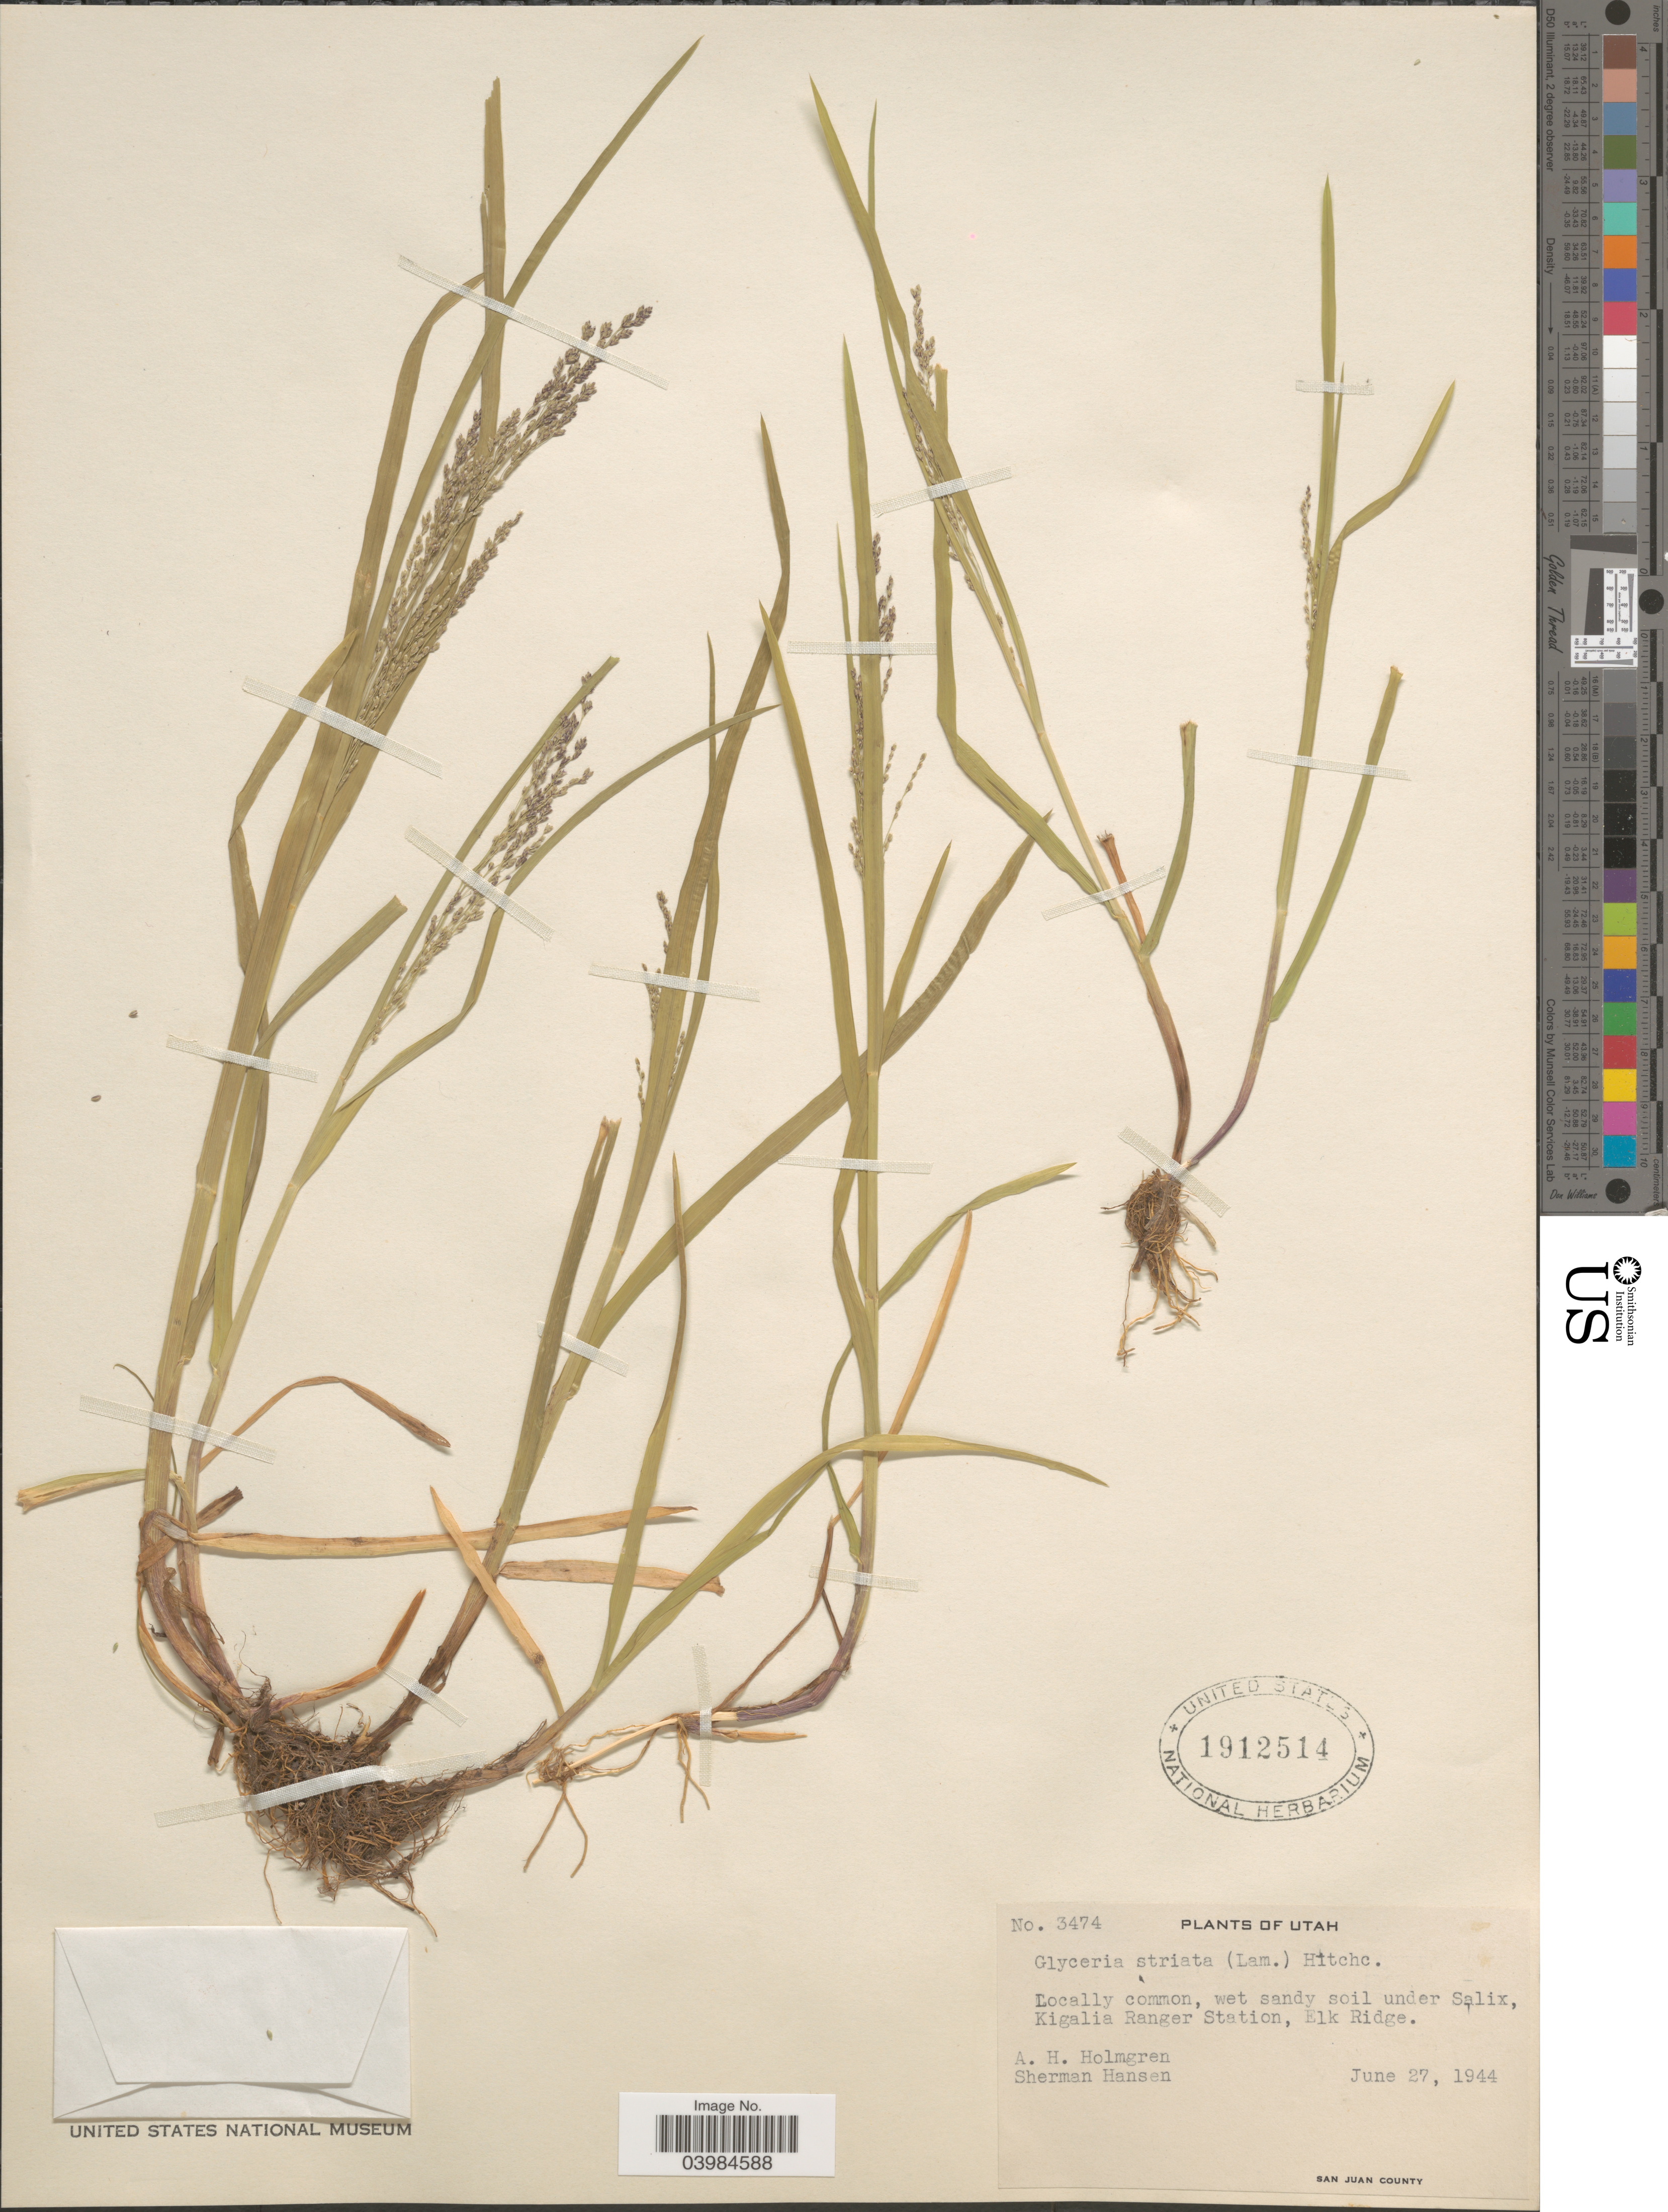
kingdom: Plantae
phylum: Tracheophyta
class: Liliopsida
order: Poales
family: Poaceae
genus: Glyceria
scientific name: Glyceria striata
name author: (Lam.) Hitchc.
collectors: A. H. Holmgren & S. Hansen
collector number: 3474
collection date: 1944-06-27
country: United States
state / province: Utah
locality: Wet sandy soil under Salix, Kigalia Ranger Station, Elk Ridge. San Juan County.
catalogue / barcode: US 1912514